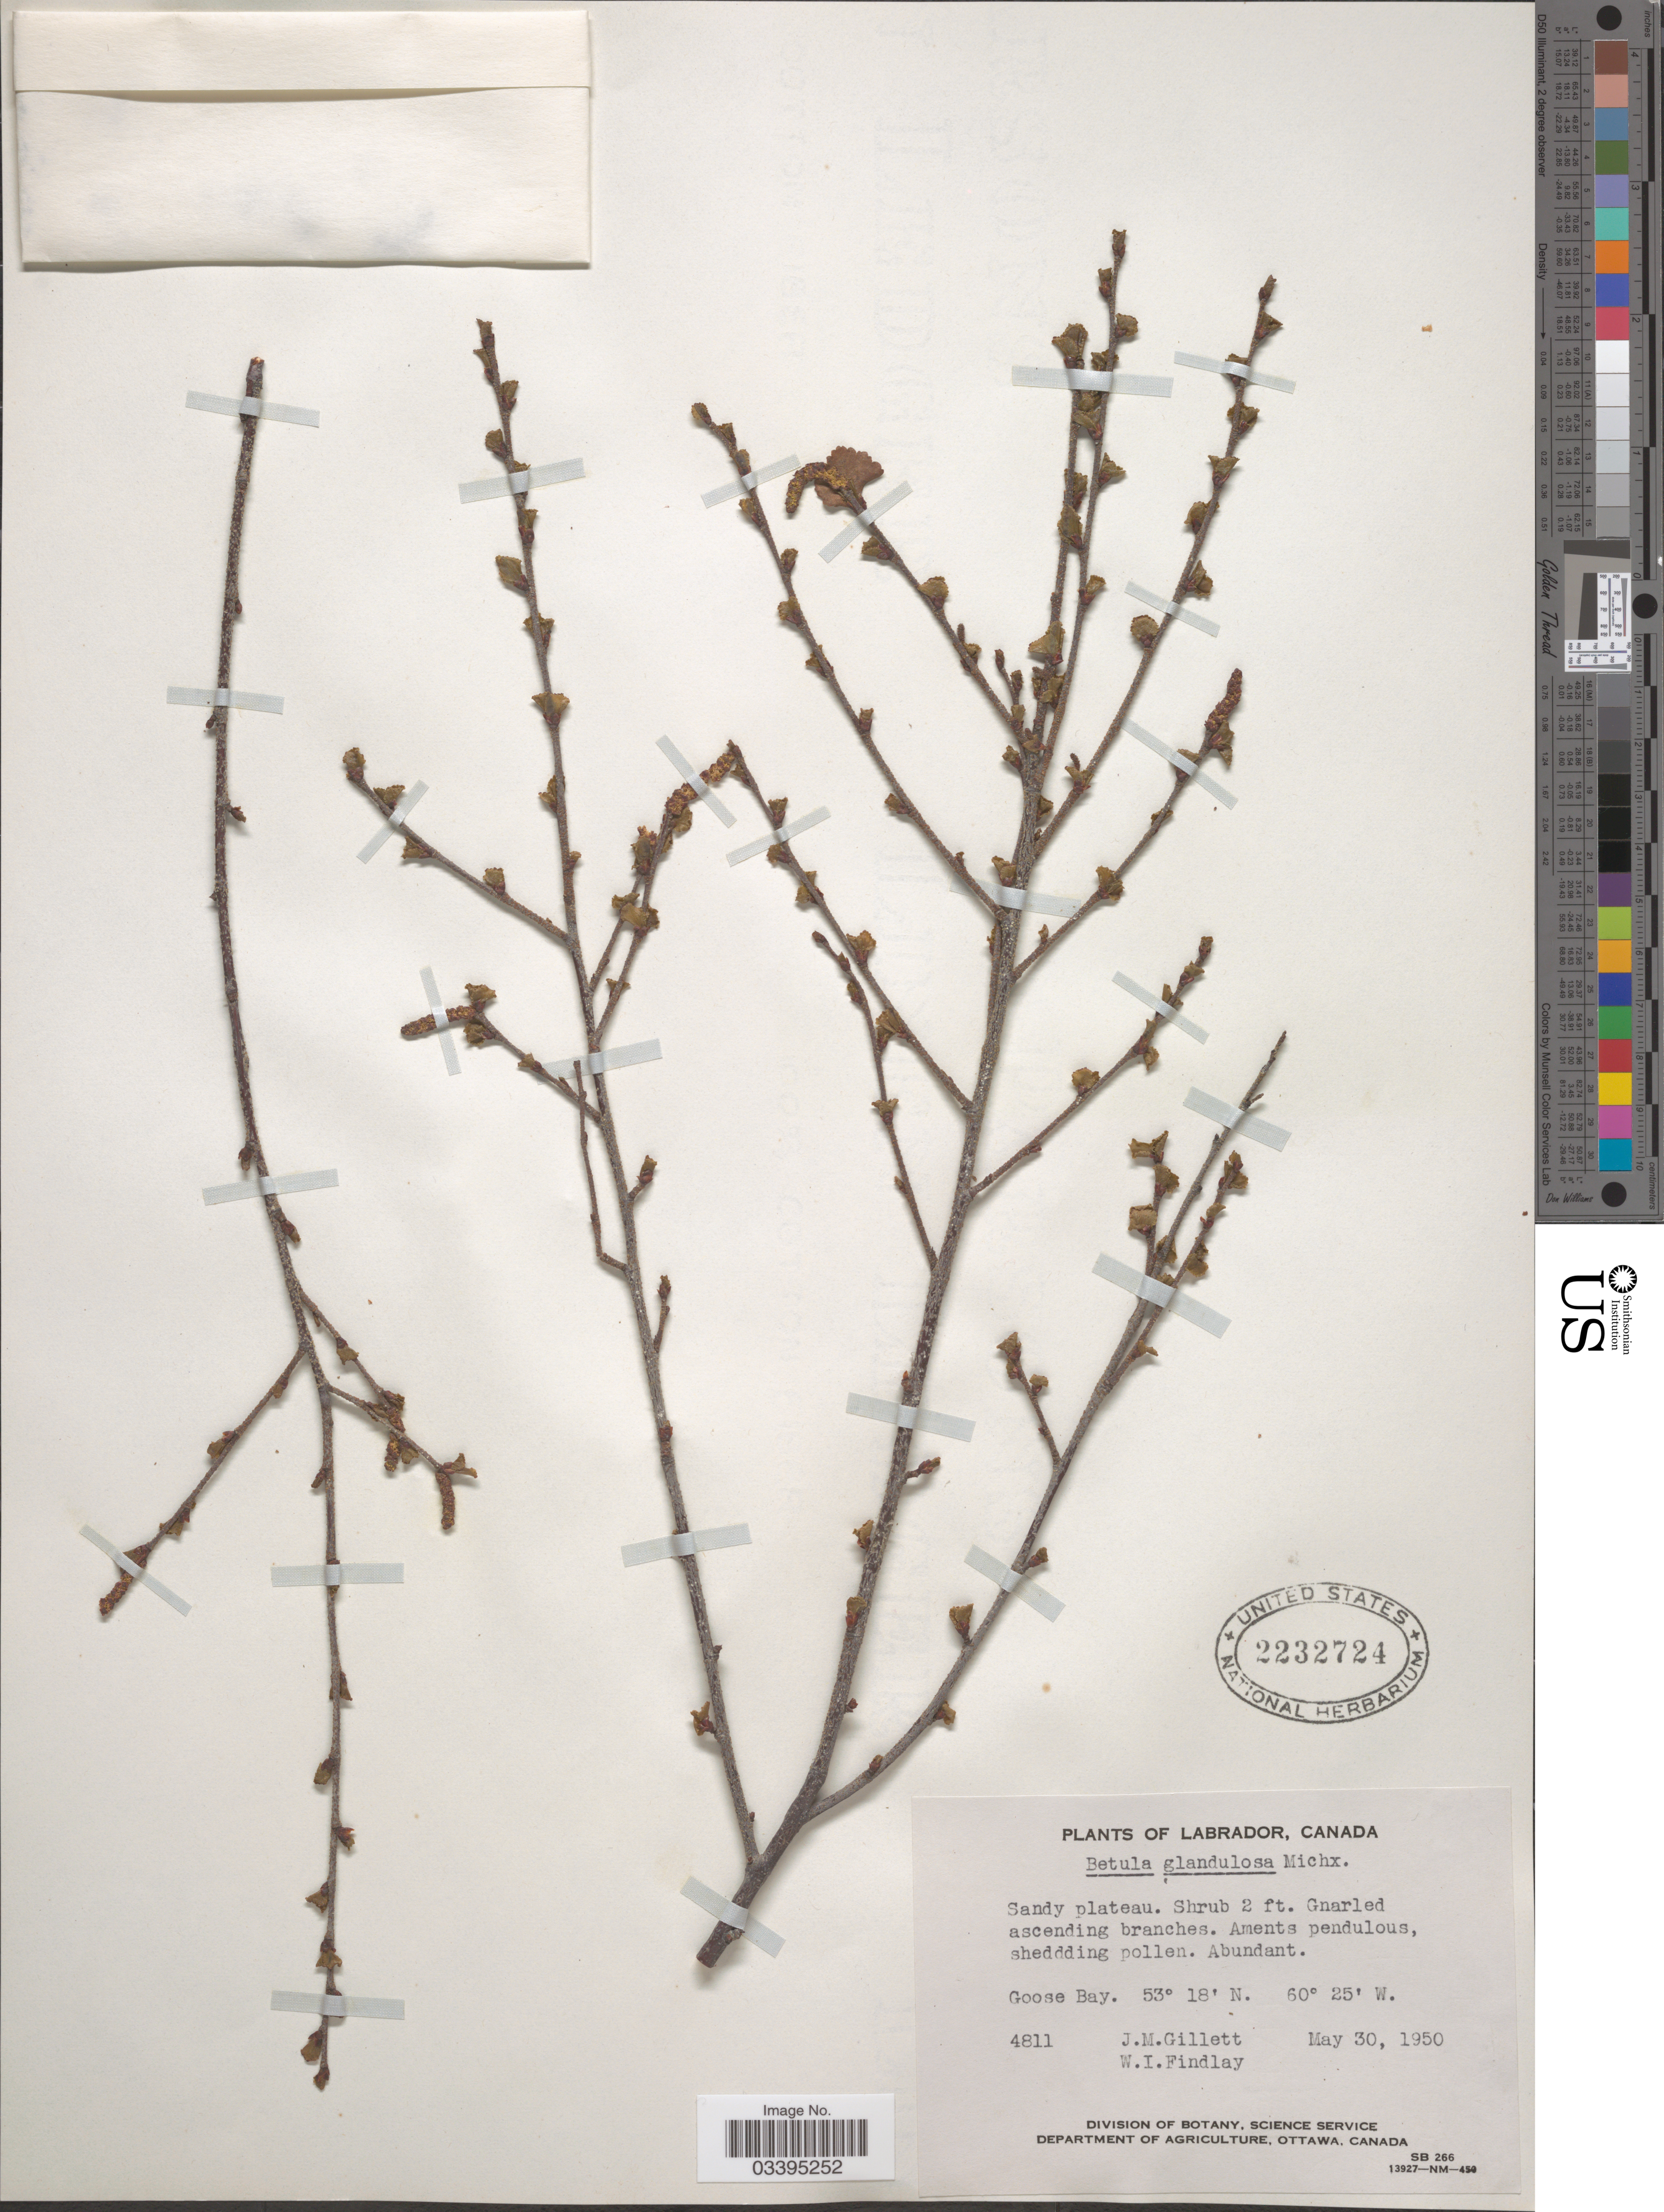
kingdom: Plantae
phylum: Tracheophyta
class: Magnoliopsida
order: Fagales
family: Betulaceae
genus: Betula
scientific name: Betula glandulosa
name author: Michx.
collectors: J. M. Gillett & W. Findlay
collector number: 4811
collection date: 1950-05-30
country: Canada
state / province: Newfoundland and Labrador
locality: Labrador. Goose Bay.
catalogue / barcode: US 2232724